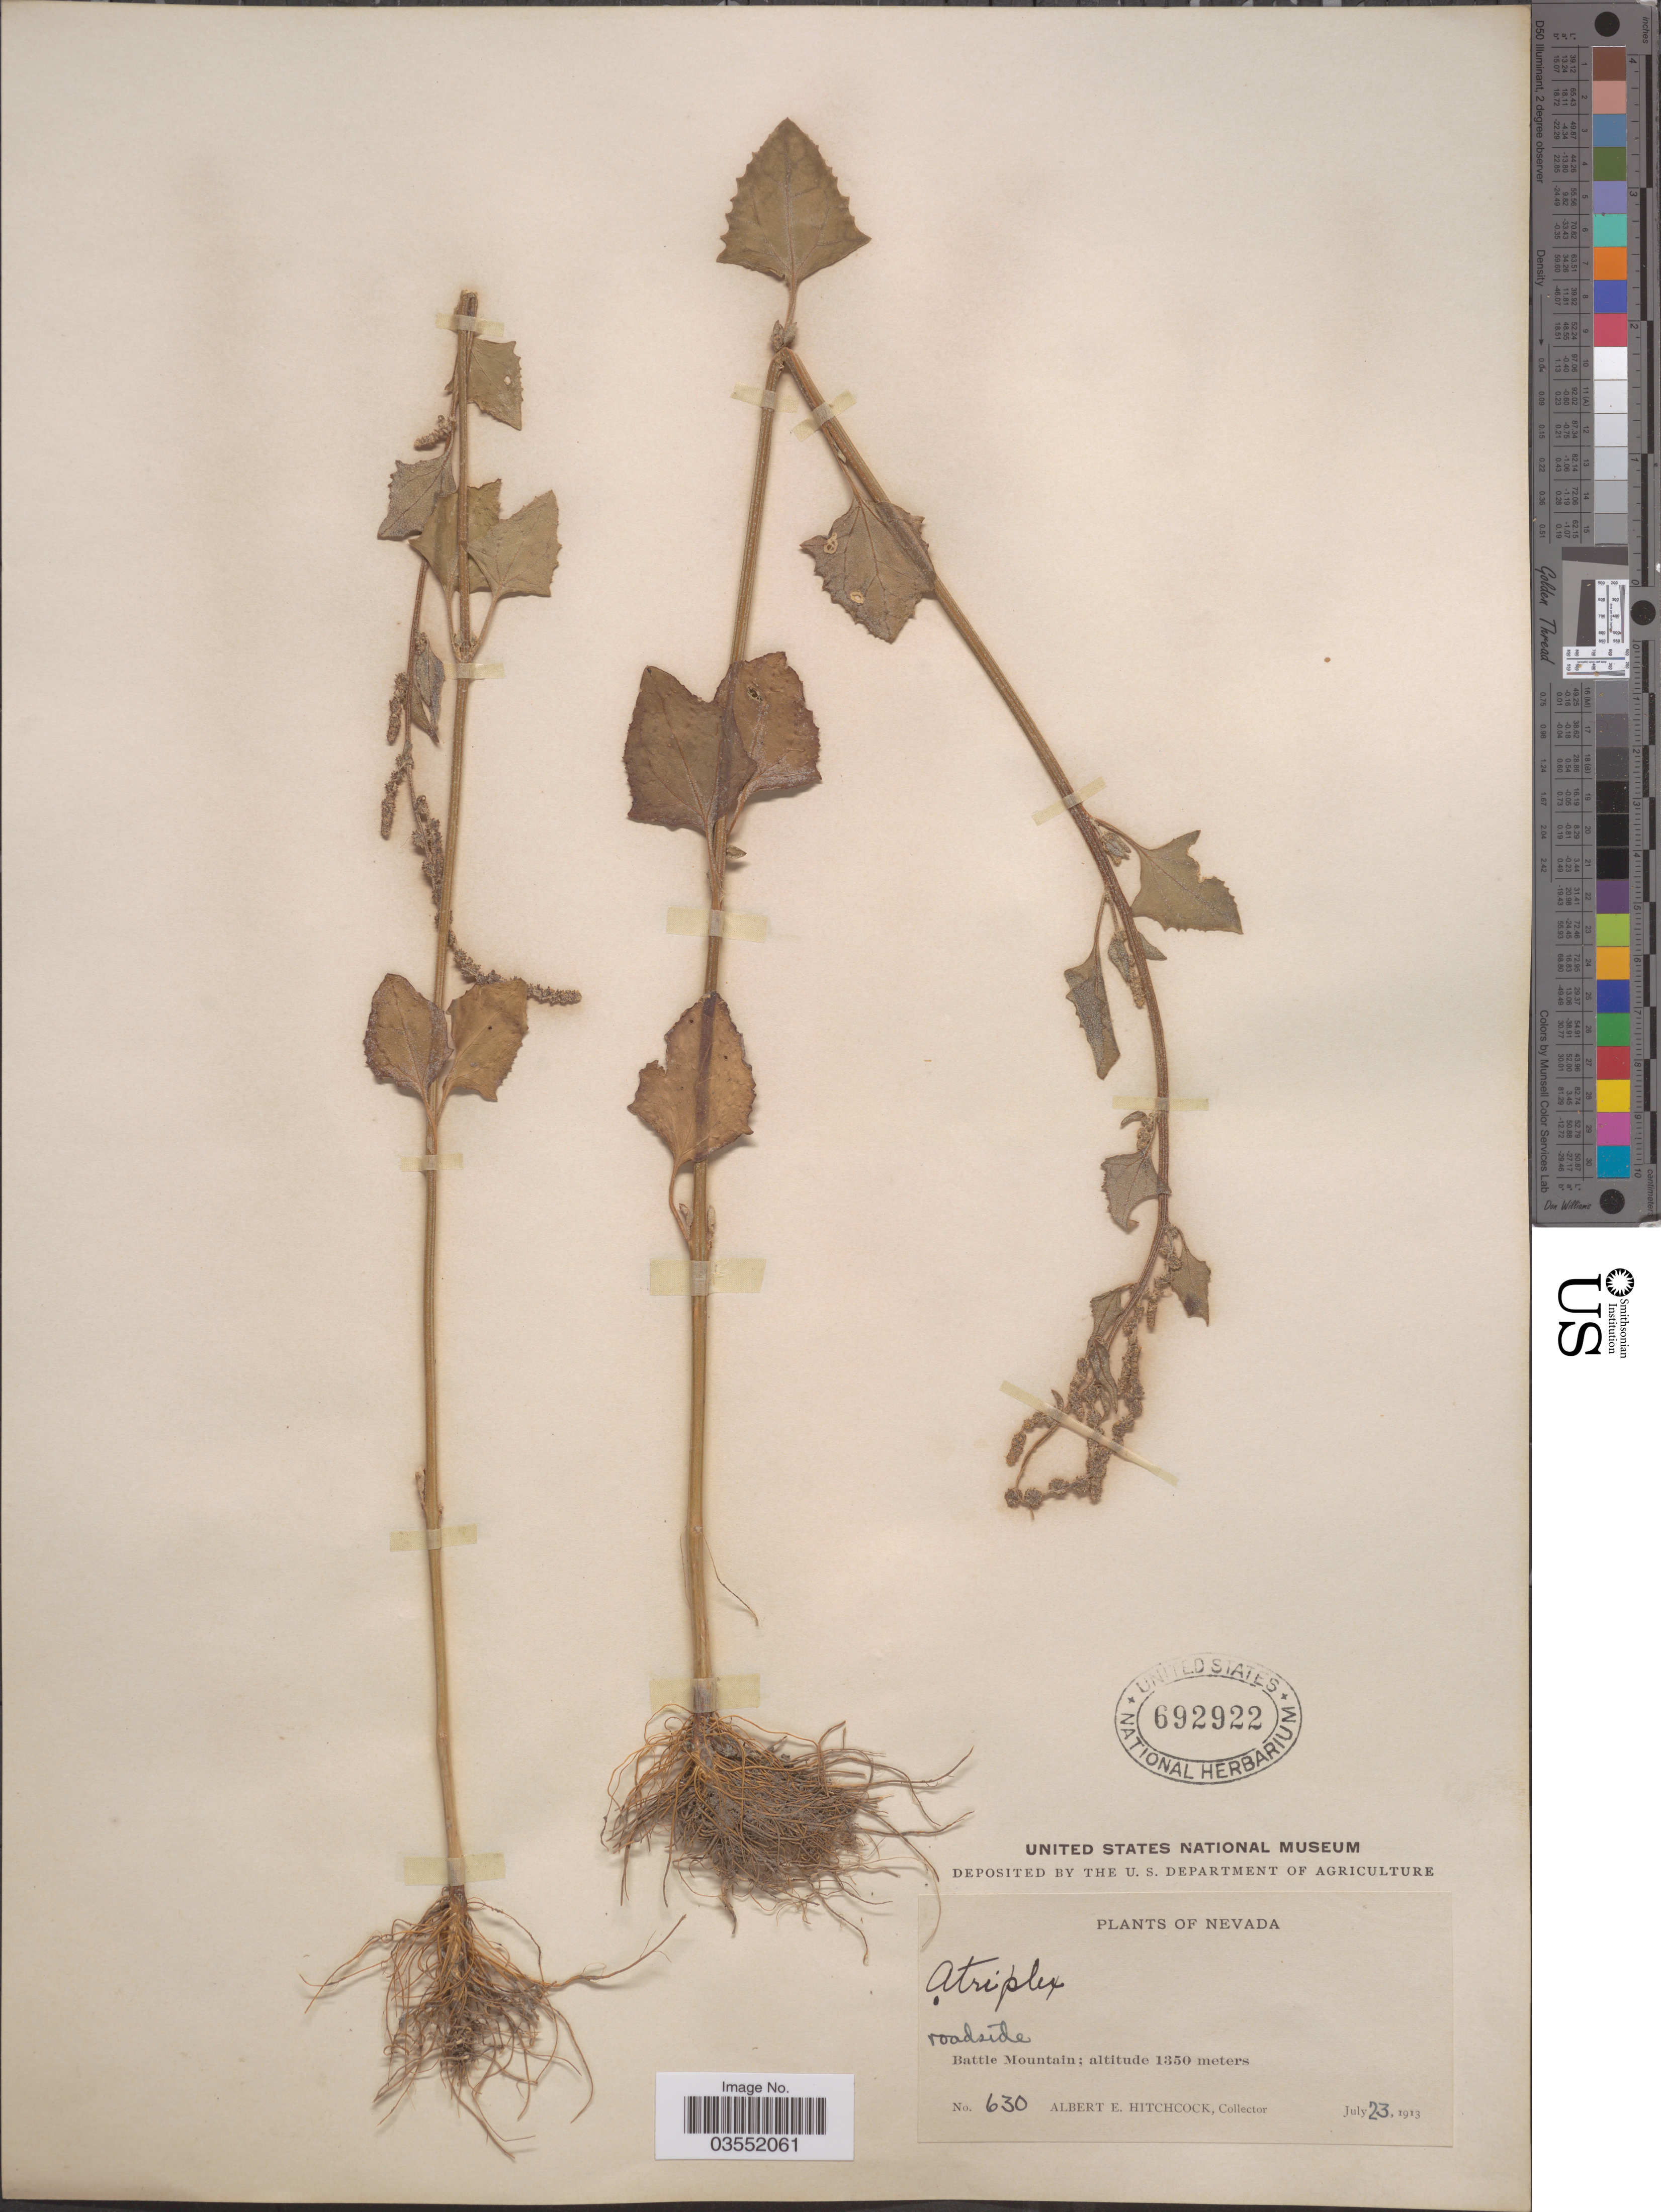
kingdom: Plantae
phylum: Tracheophyta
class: Magnoliopsida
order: Caryophyllales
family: Amaranthaceae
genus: Atriplex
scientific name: Atriplex hastata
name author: L.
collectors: A. Hitchcock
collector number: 630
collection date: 1913-07-23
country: United States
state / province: Nevada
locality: Roadside. Battle Mountain.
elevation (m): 1350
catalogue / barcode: US 692922